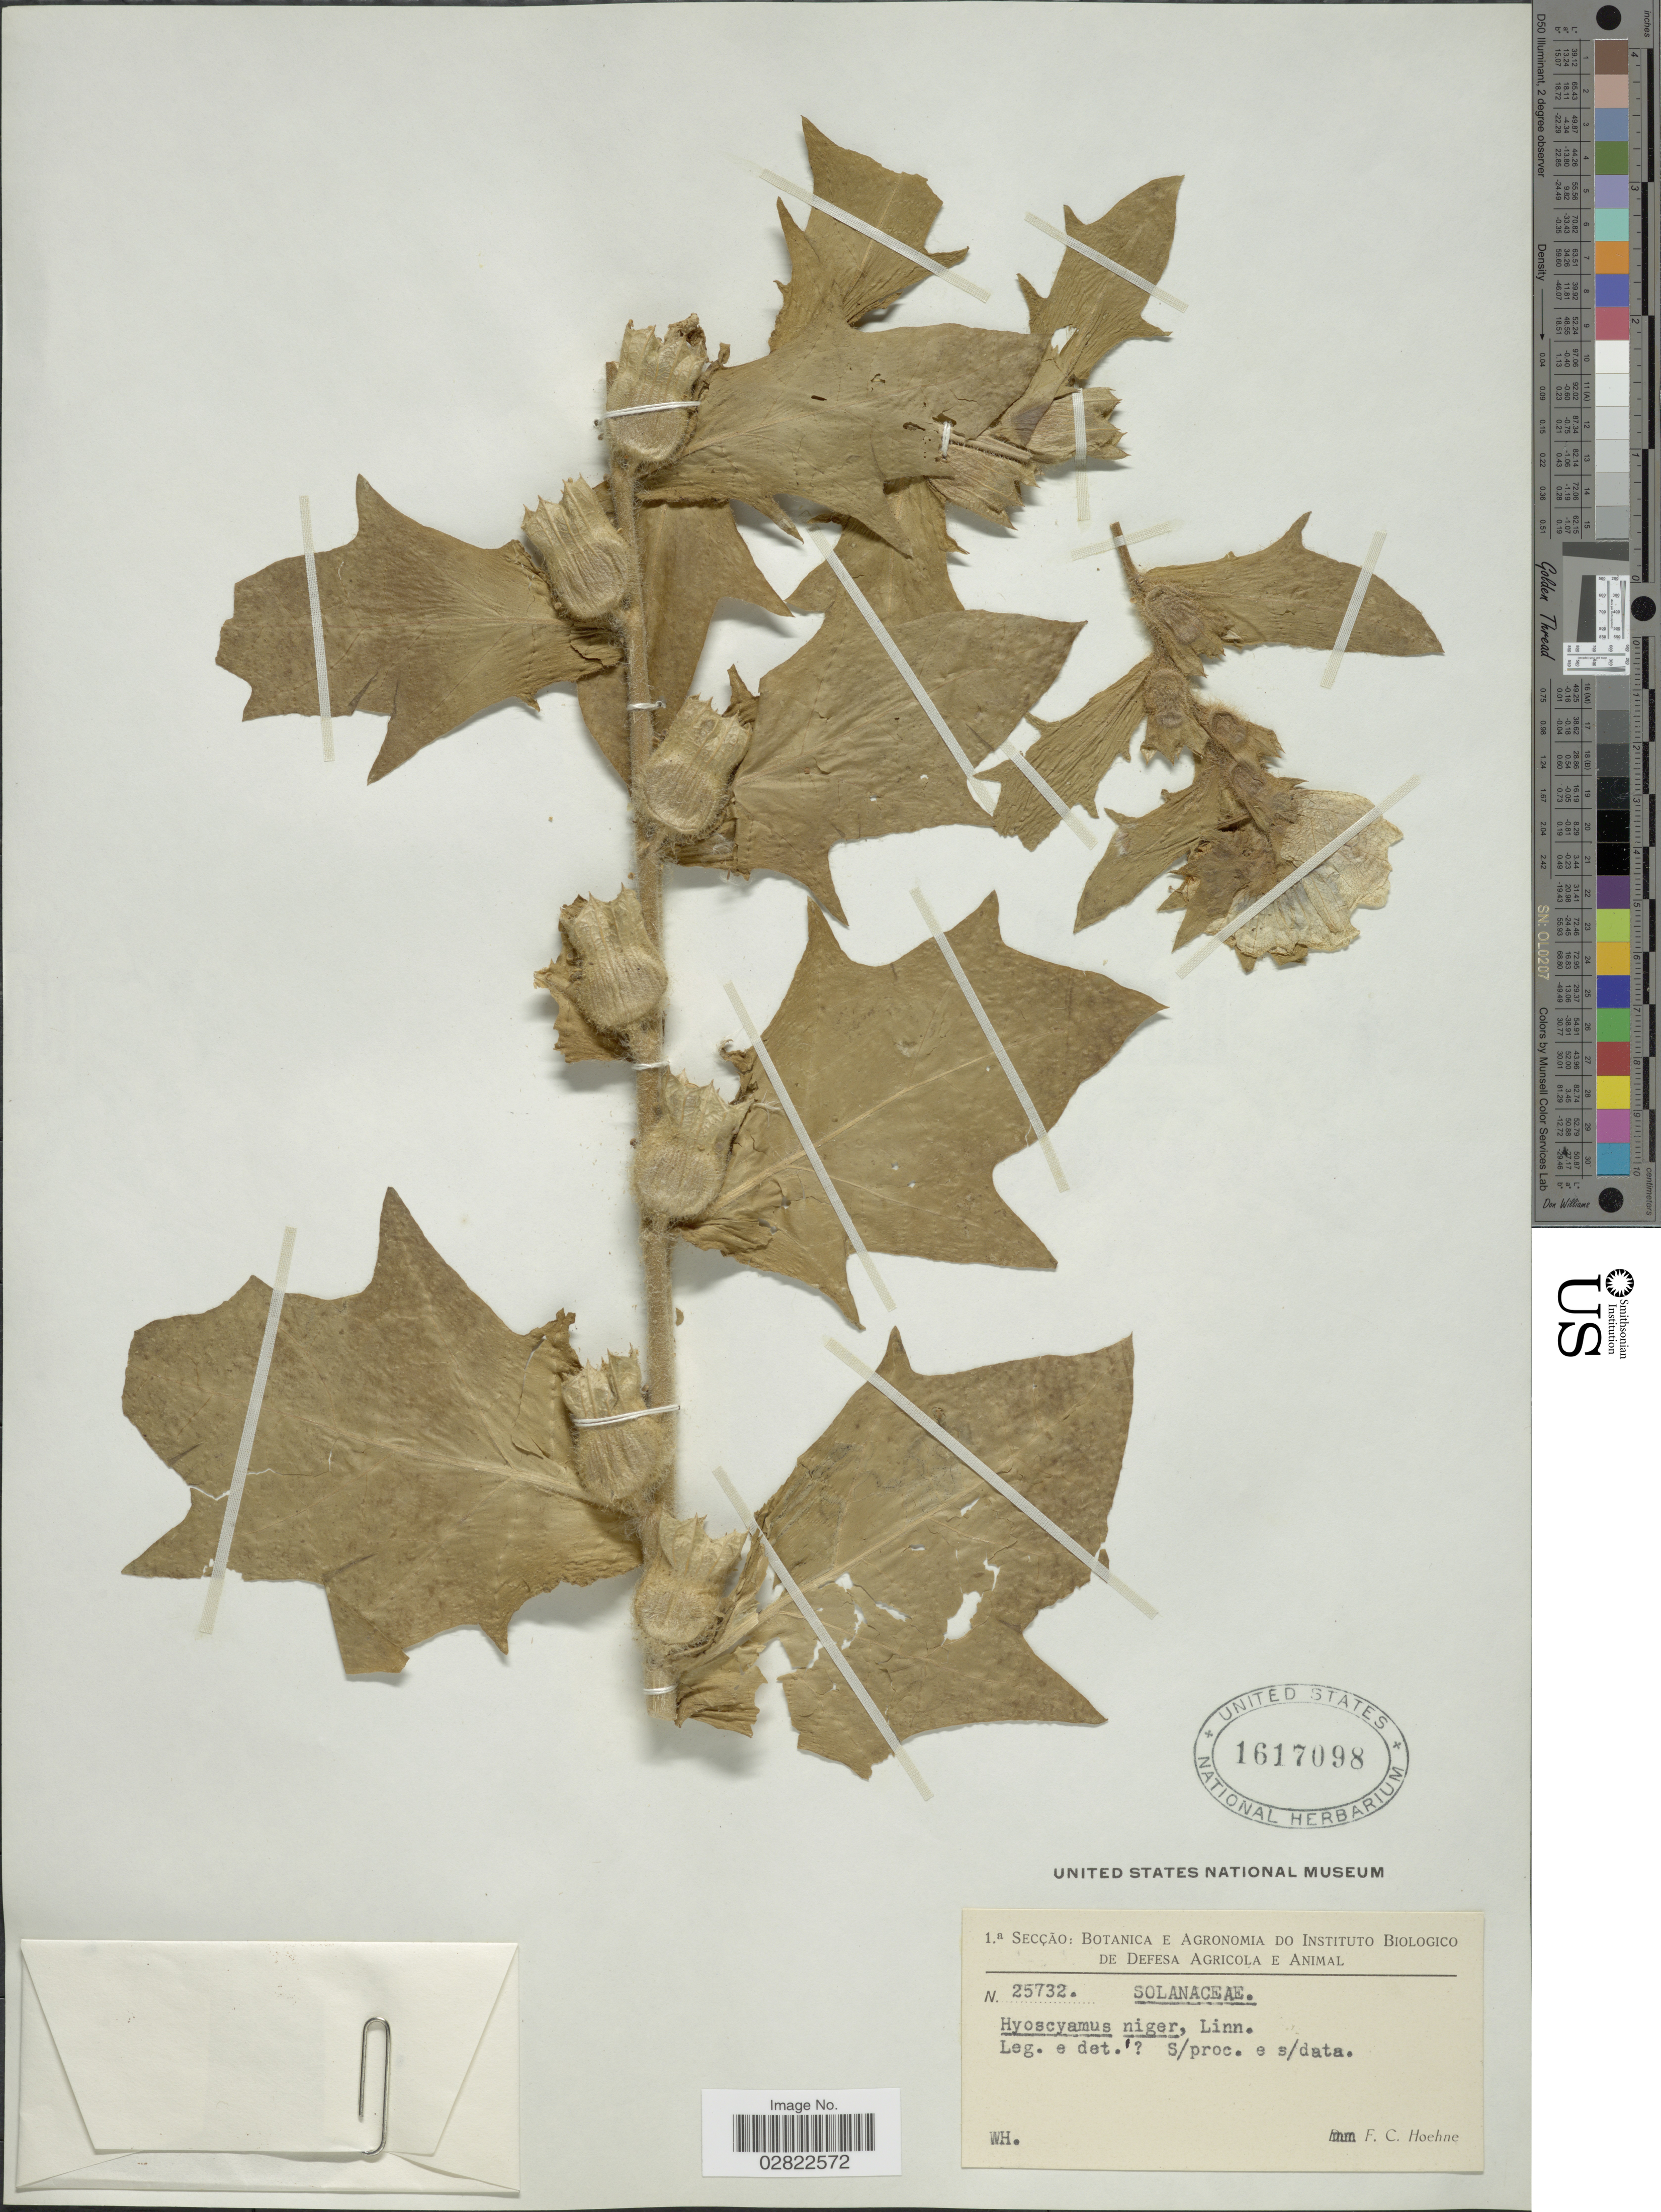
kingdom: Plantae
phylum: Tracheophyta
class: Magnoliopsida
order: Solanales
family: Solanaceae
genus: Hyoscyamus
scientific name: Hyoscyamus niger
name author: L.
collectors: F. C. Hoehne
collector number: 25732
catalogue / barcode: US 1617098